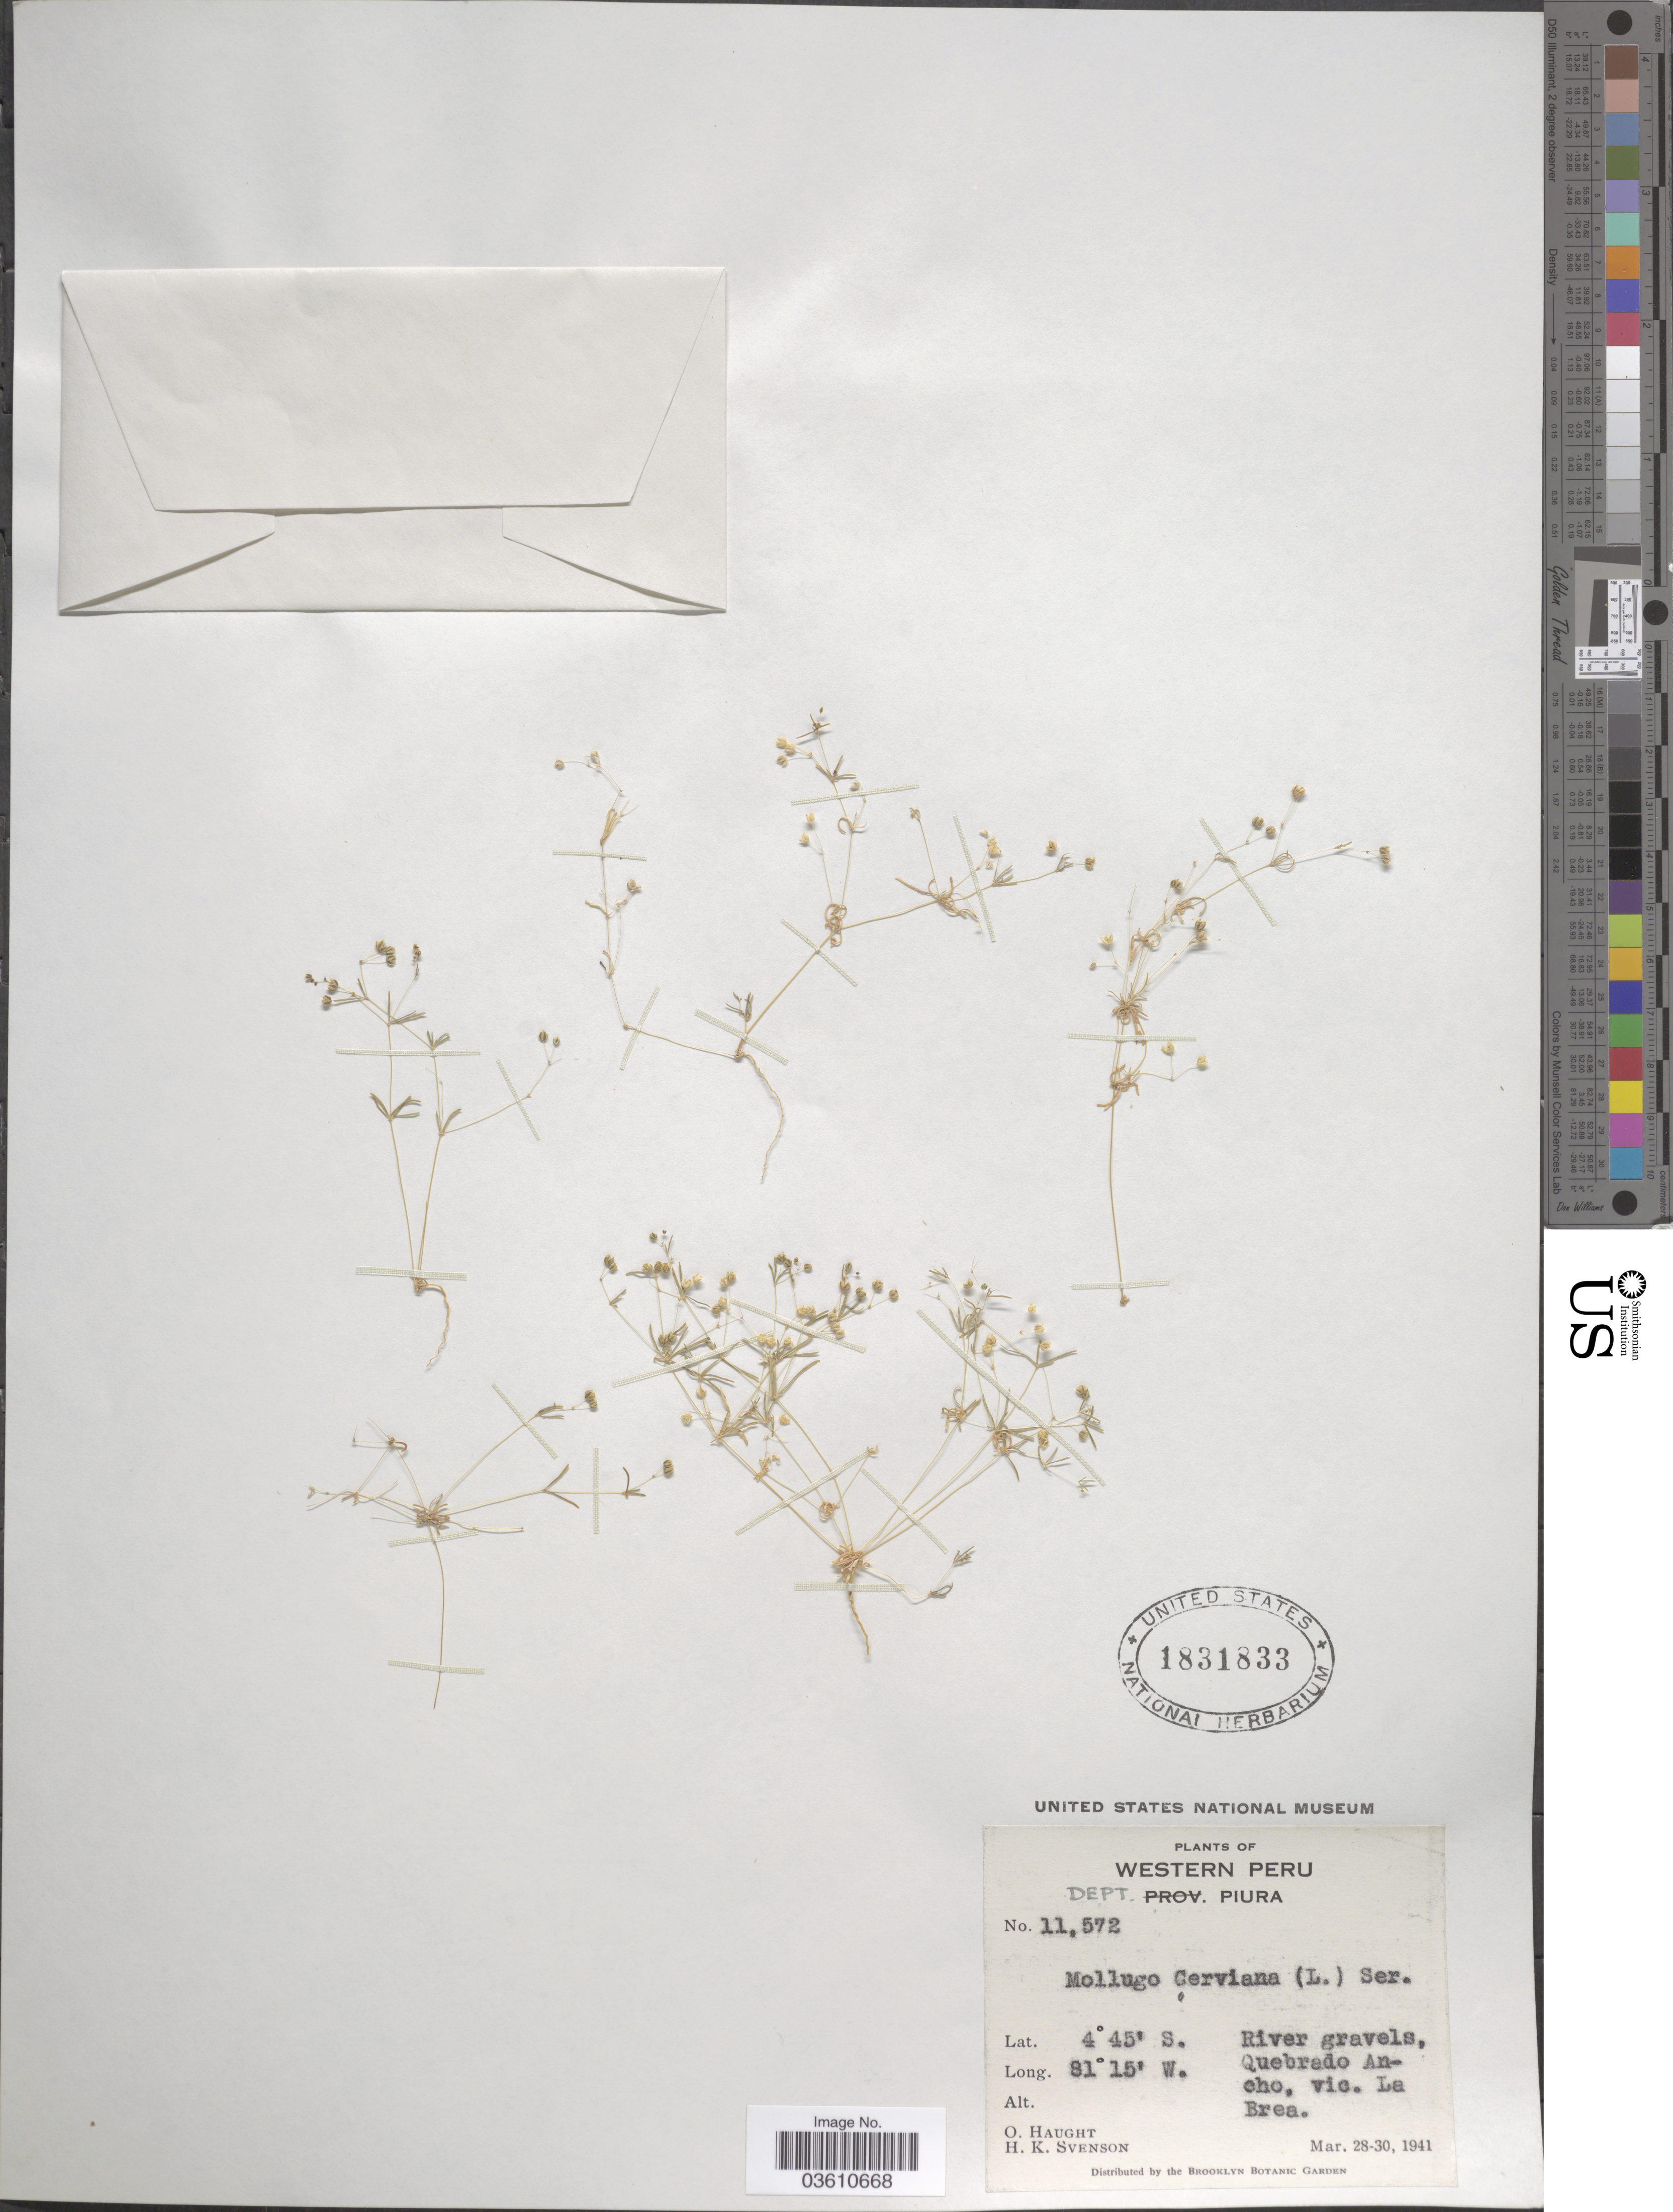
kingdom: Plantae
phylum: Tracheophyta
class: Magnoliopsida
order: Caryophyllales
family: Molluginaceae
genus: Hypertelis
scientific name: Hypertelis umbellata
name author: (Forssk.) Thulin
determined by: Strong, Mark T., (BOT), Smithsonian Institution - National Museum of Natural History (UNITED STATES)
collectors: O. Haught & H. K. Svenson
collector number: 11572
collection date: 1941-03-28/1941-03-30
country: Peru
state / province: Piura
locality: Western Peru. River gravels, Dept. Piura. Quebrado Ancho, vic. La Brea.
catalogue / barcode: US 1831833